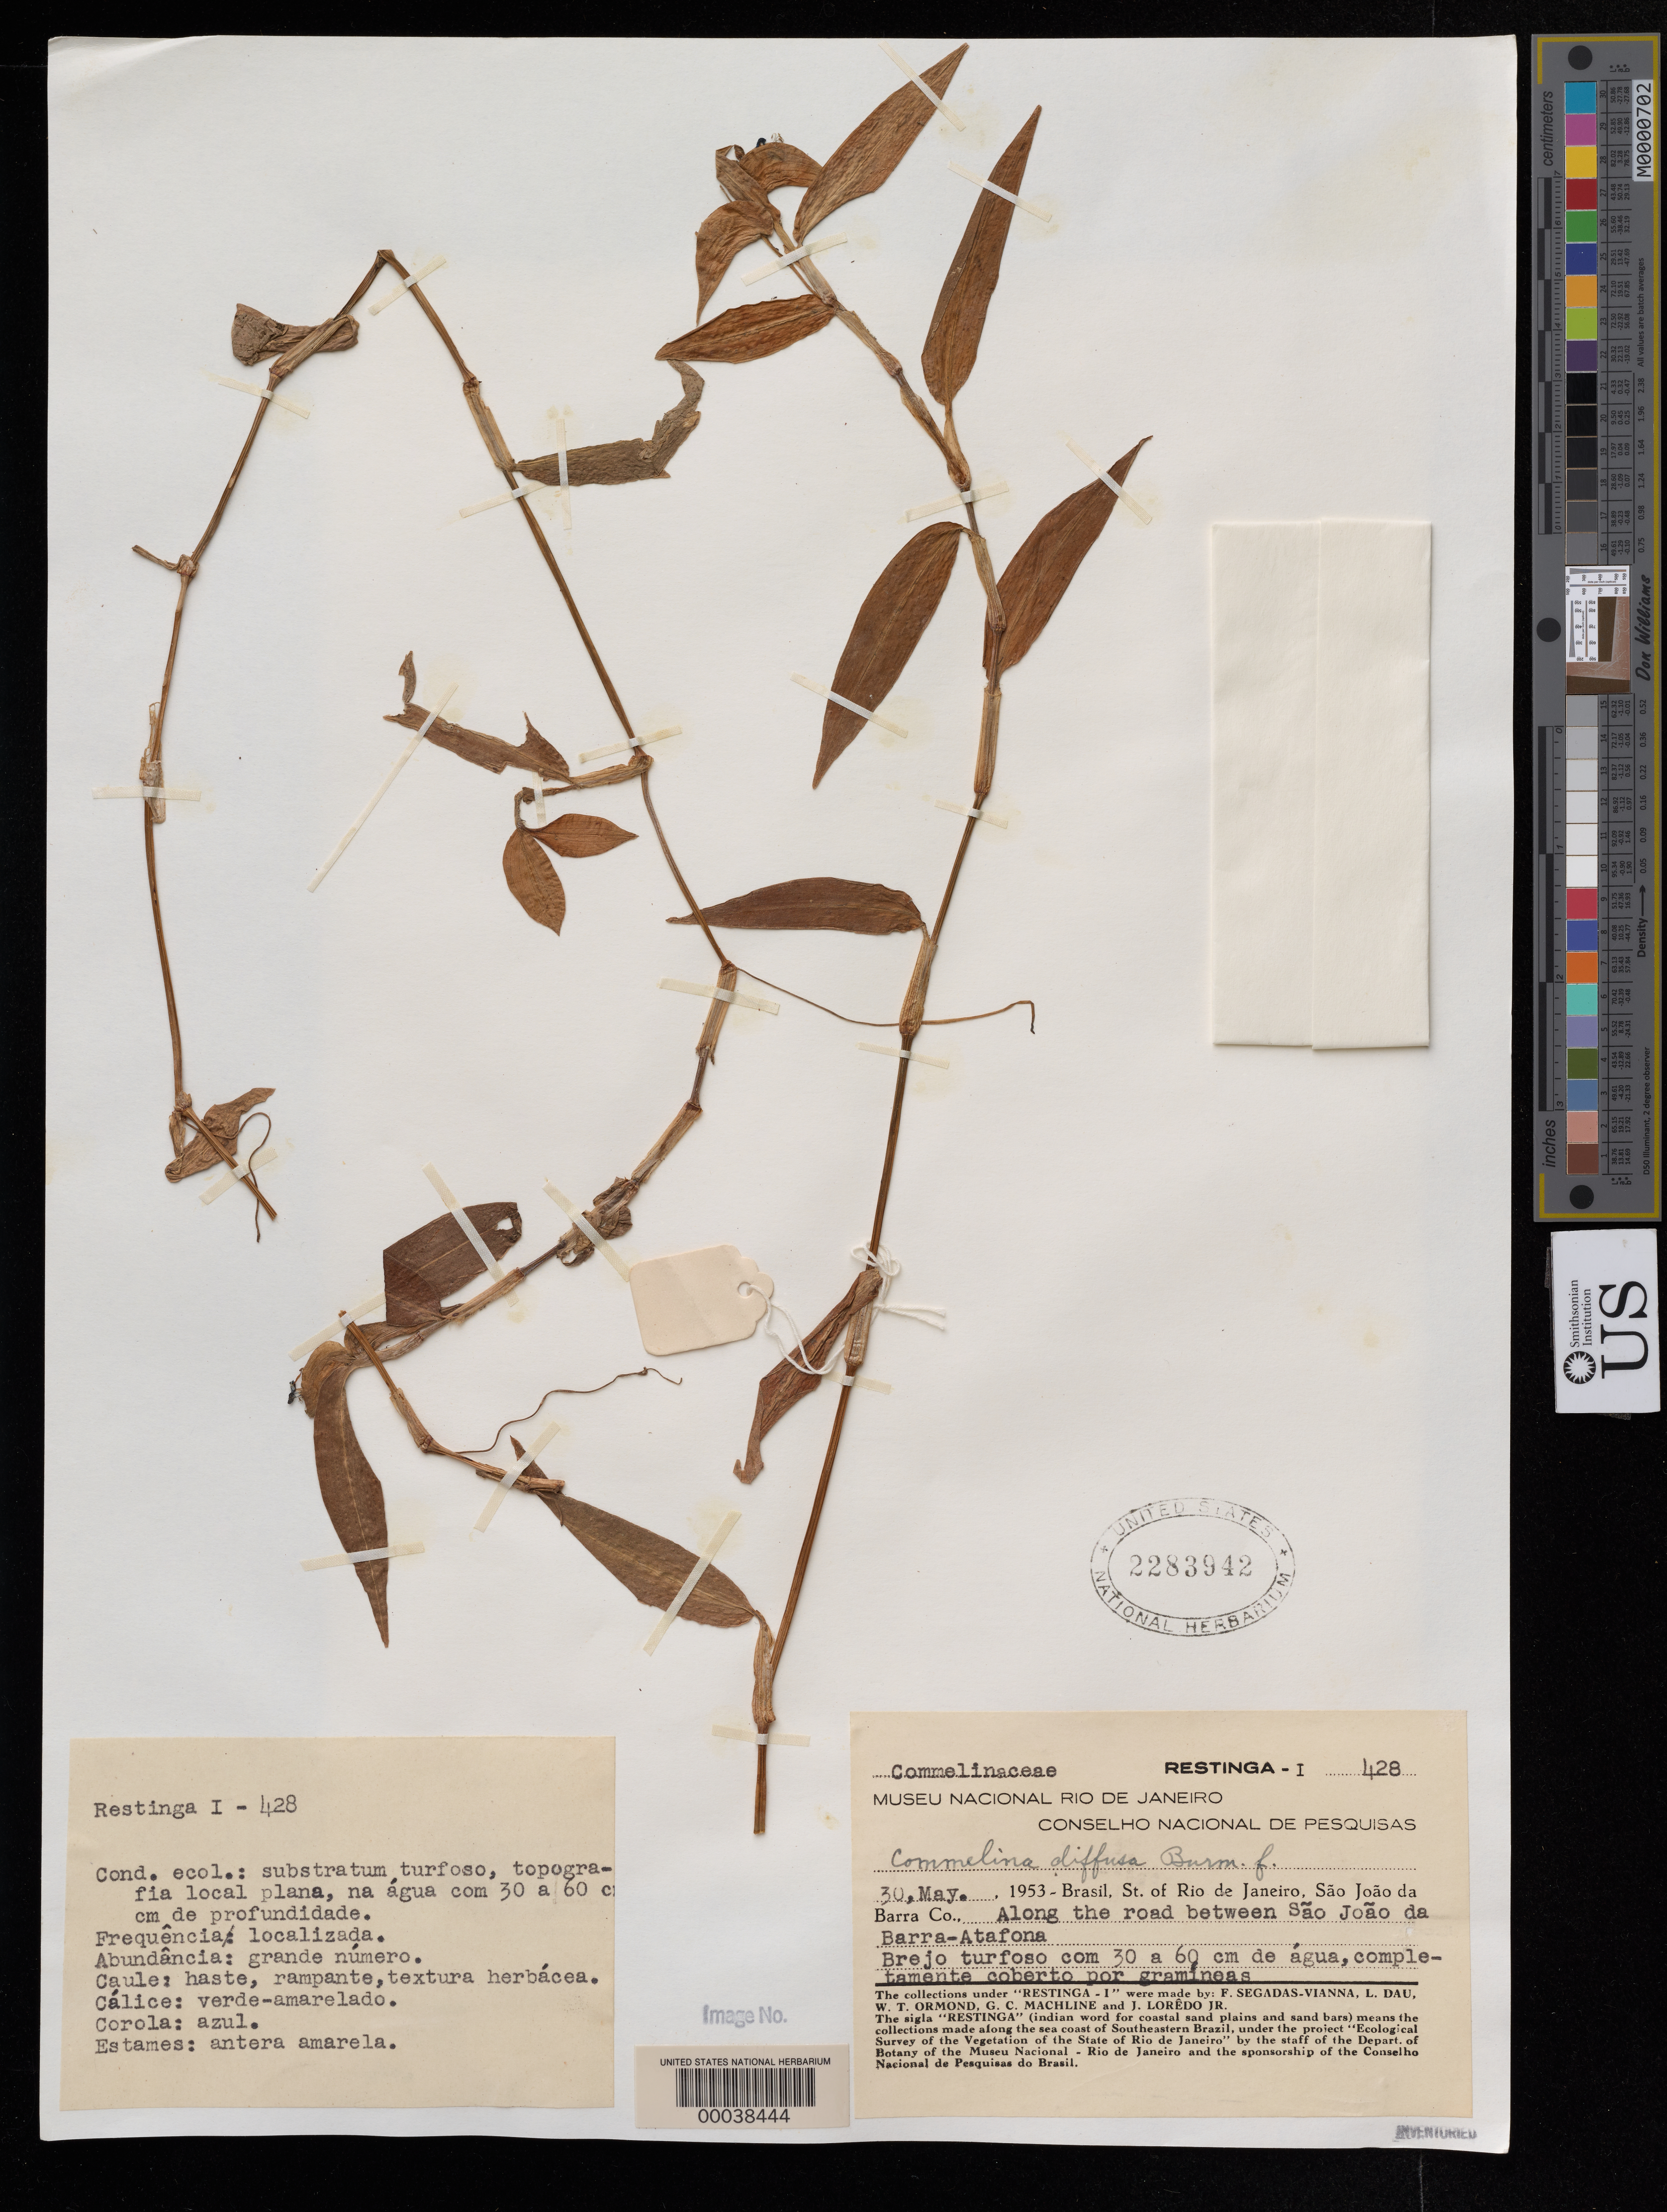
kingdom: Plantae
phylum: Tracheophyta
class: Liliopsida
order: Commelinales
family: Commelinaceae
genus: Commelina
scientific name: Commelina diffusa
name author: Burm. f.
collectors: F. Segadas-Vianna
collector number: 428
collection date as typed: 30 May 1953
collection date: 1953-05-30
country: Brazil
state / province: Rio de Janeiro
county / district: São João da Barra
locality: Between sao joao da barra and atafona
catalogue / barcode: US 2283942